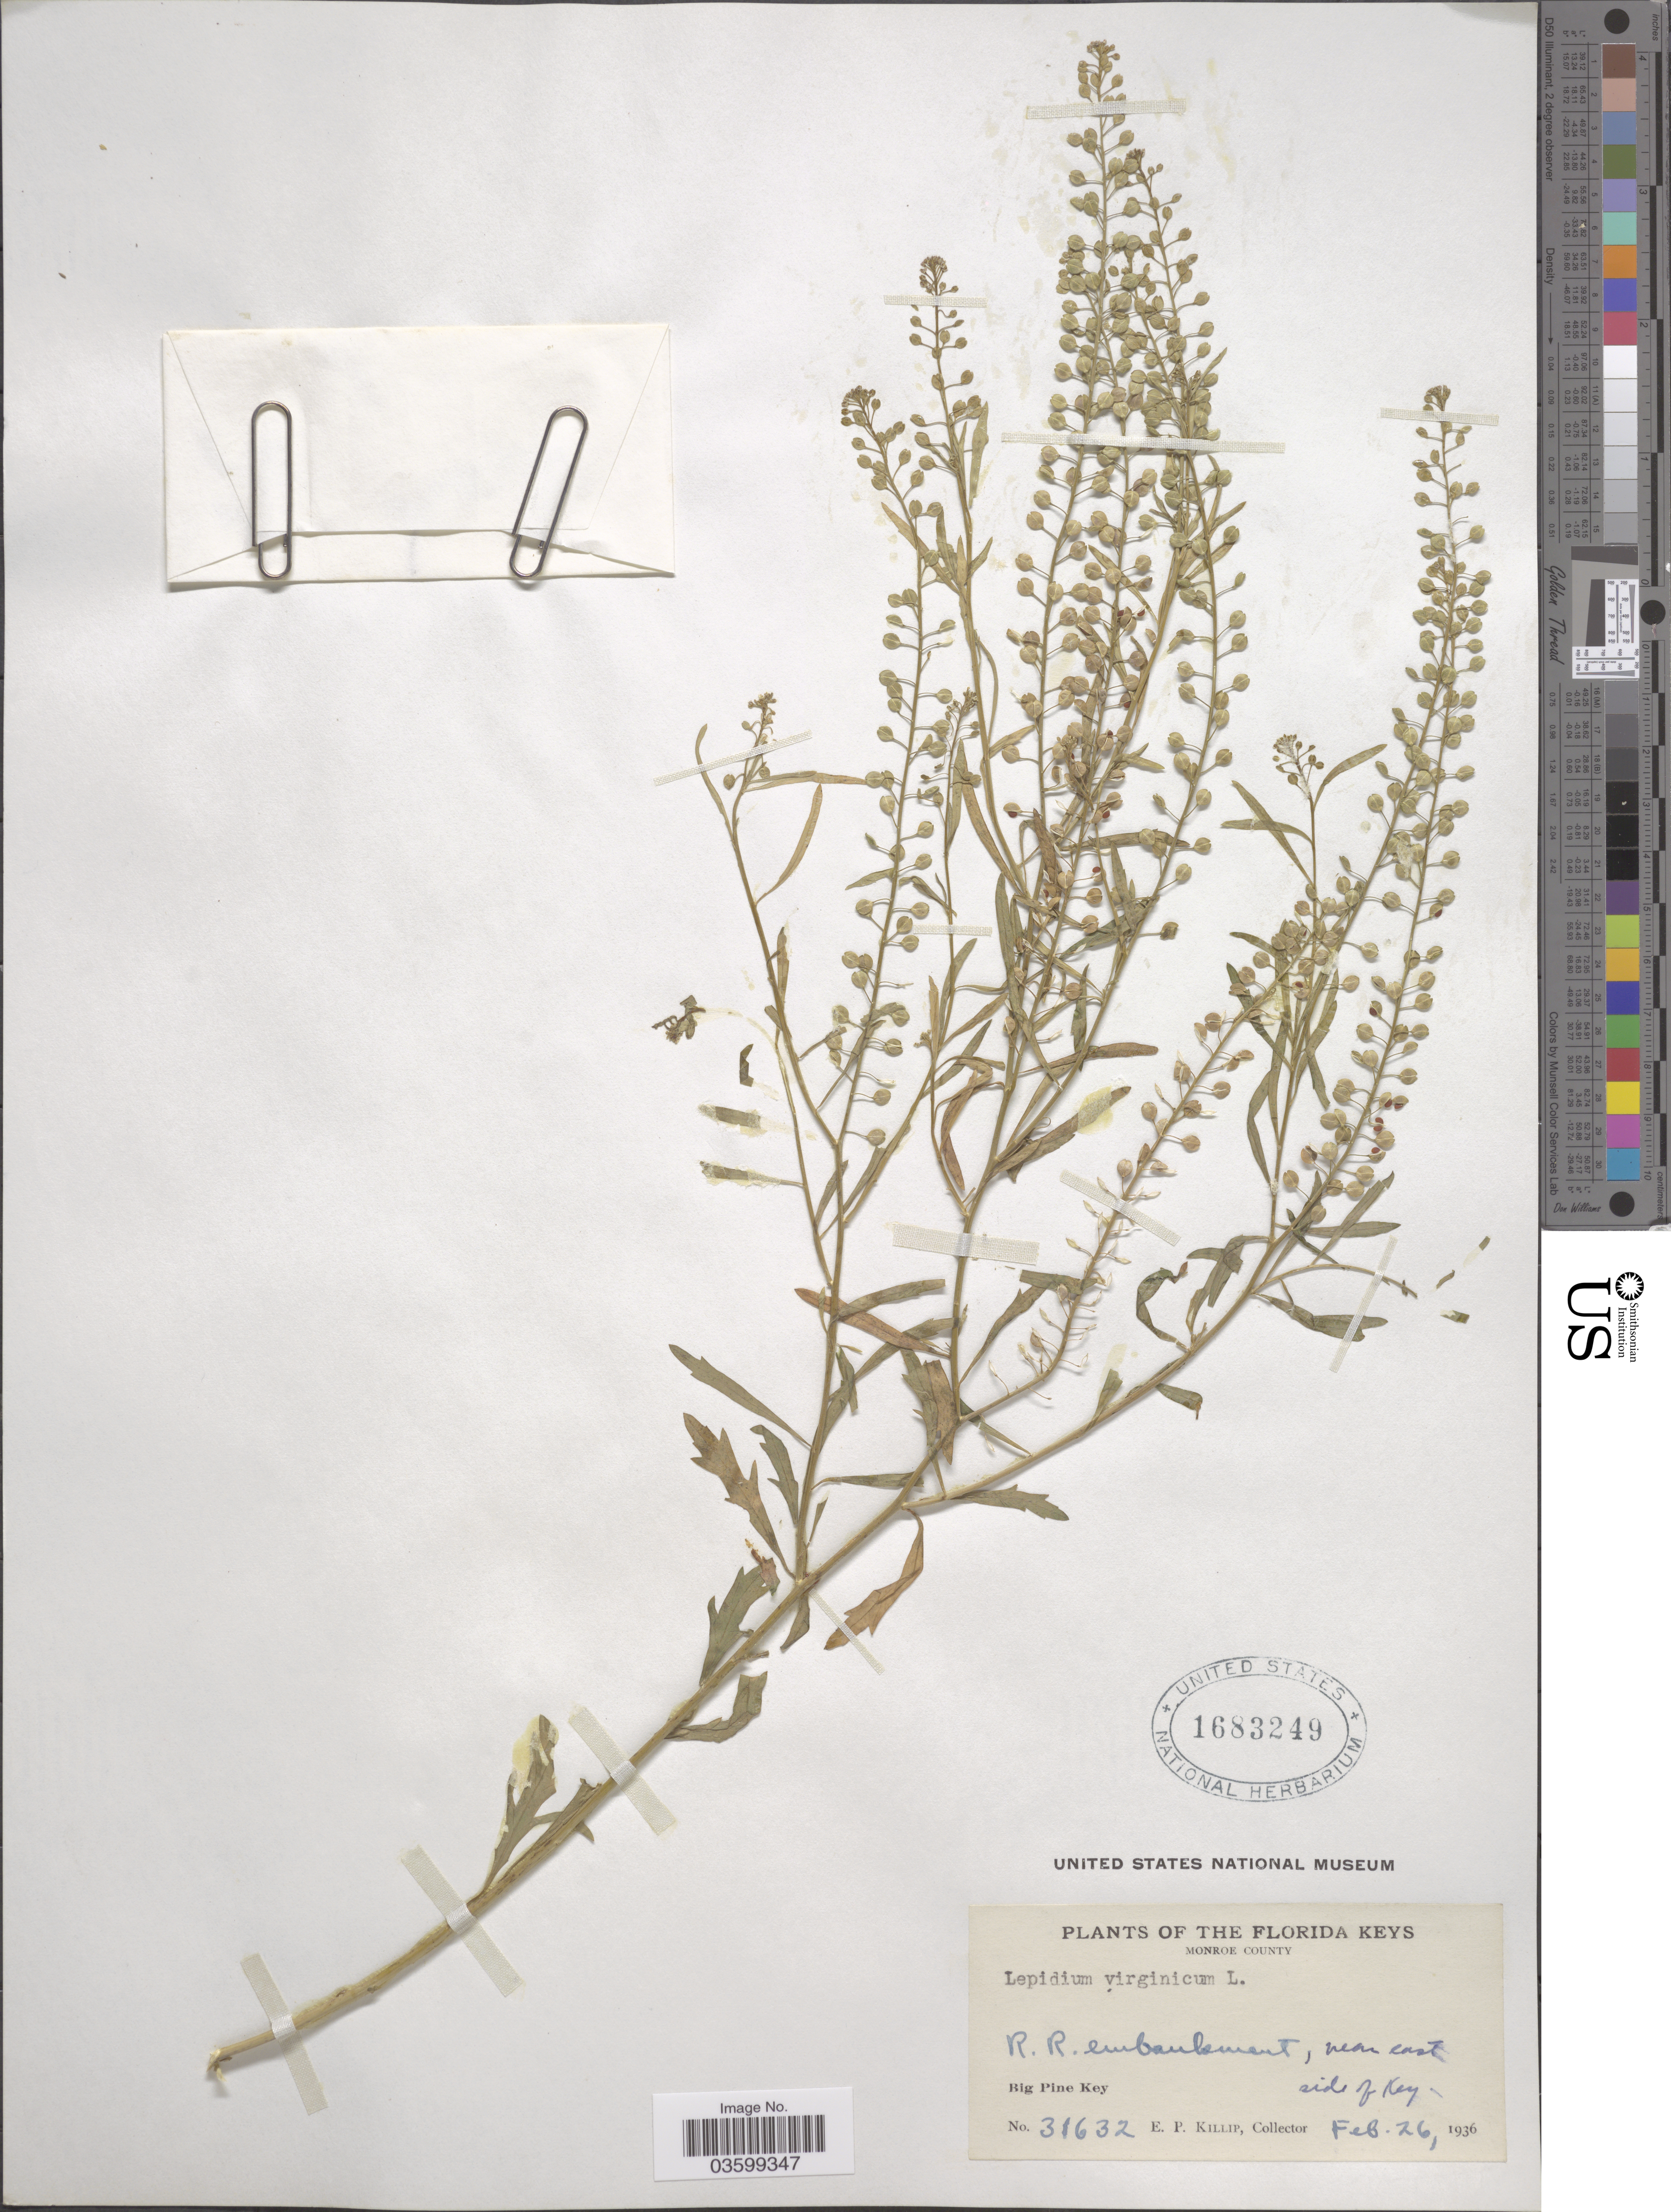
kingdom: Plantae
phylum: Tracheophyta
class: Magnoliopsida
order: Brassicales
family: Brassicaceae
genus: Lepidium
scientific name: Lepidium virginicum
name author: L.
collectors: E. P. Killip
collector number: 31632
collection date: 1936-02-26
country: United States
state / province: Florida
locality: The Florida Keys. Monroe County. R. R. embankment, near east of Key. Big Pine Key.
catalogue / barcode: US 1683249